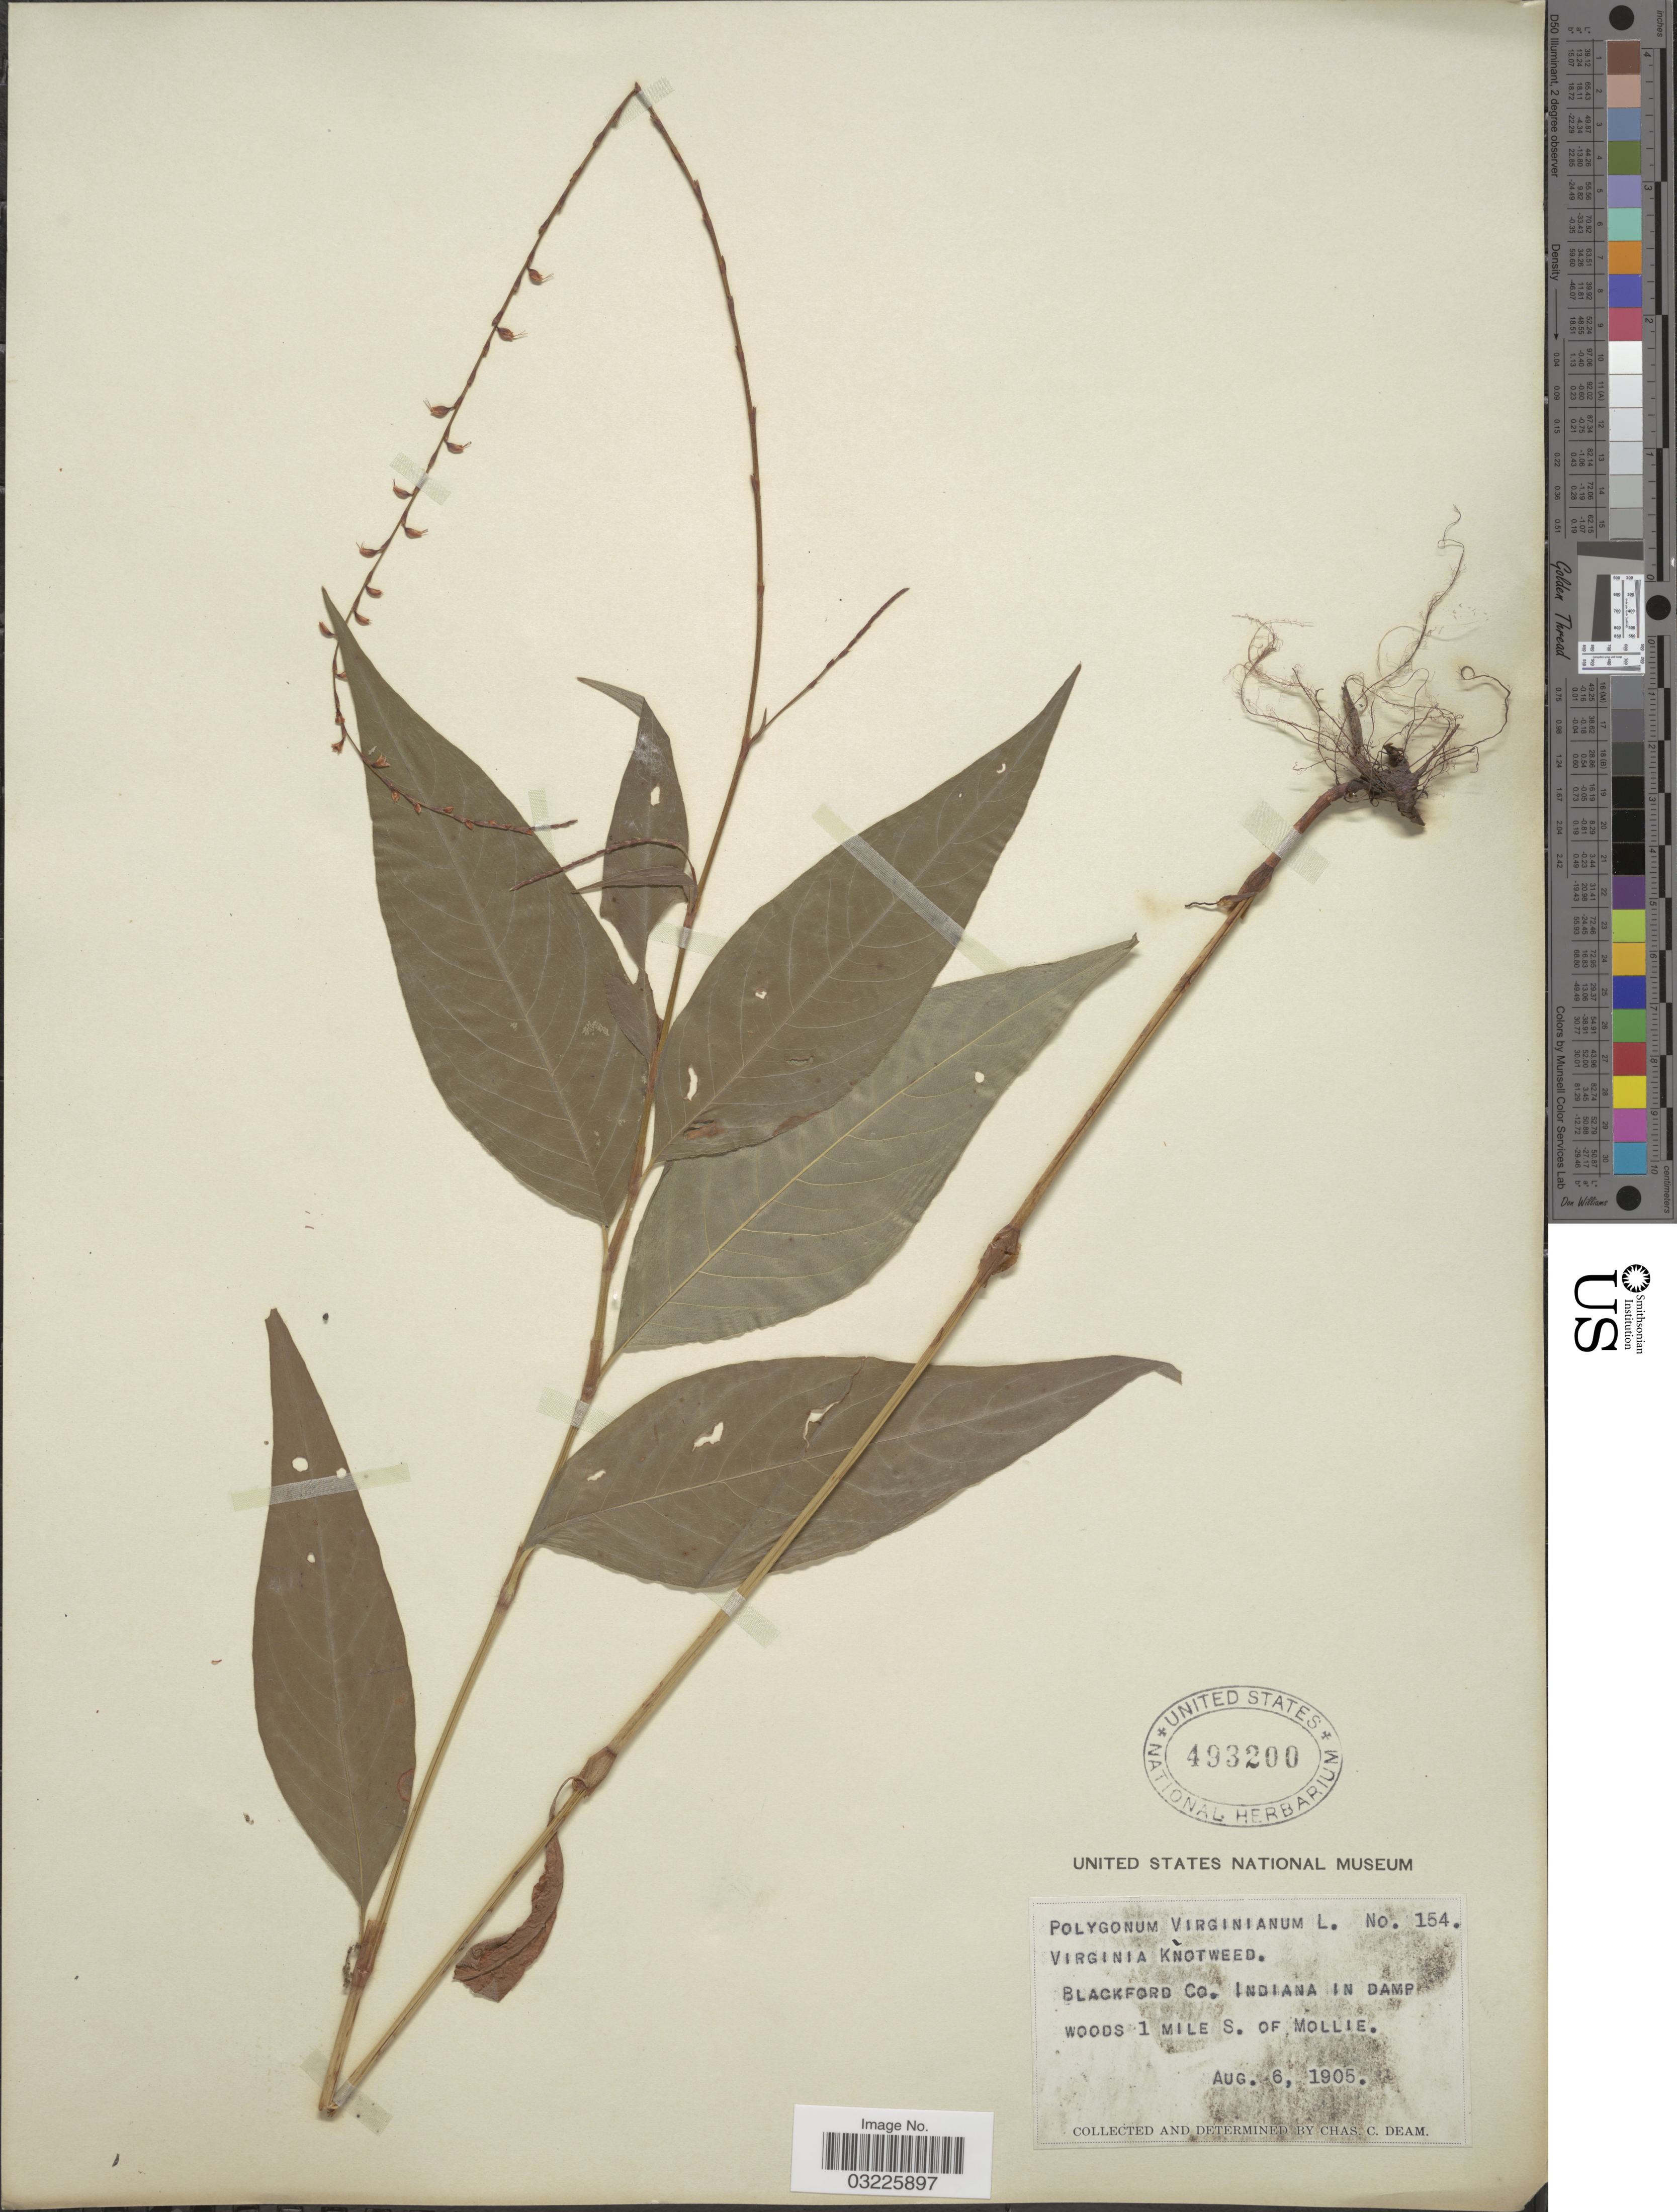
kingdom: Plantae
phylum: Tracheophyta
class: Magnoliopsida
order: Caryophyllales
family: Polygonaceae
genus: Persicaria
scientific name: Persicaria virginiana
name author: (L.) Gaertn.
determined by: Atha, D. E.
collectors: C. C. Deam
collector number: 154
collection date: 1905-08-06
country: United States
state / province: Indiana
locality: Blackford Co. 1 mile S. of Mollie.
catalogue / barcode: US 493200